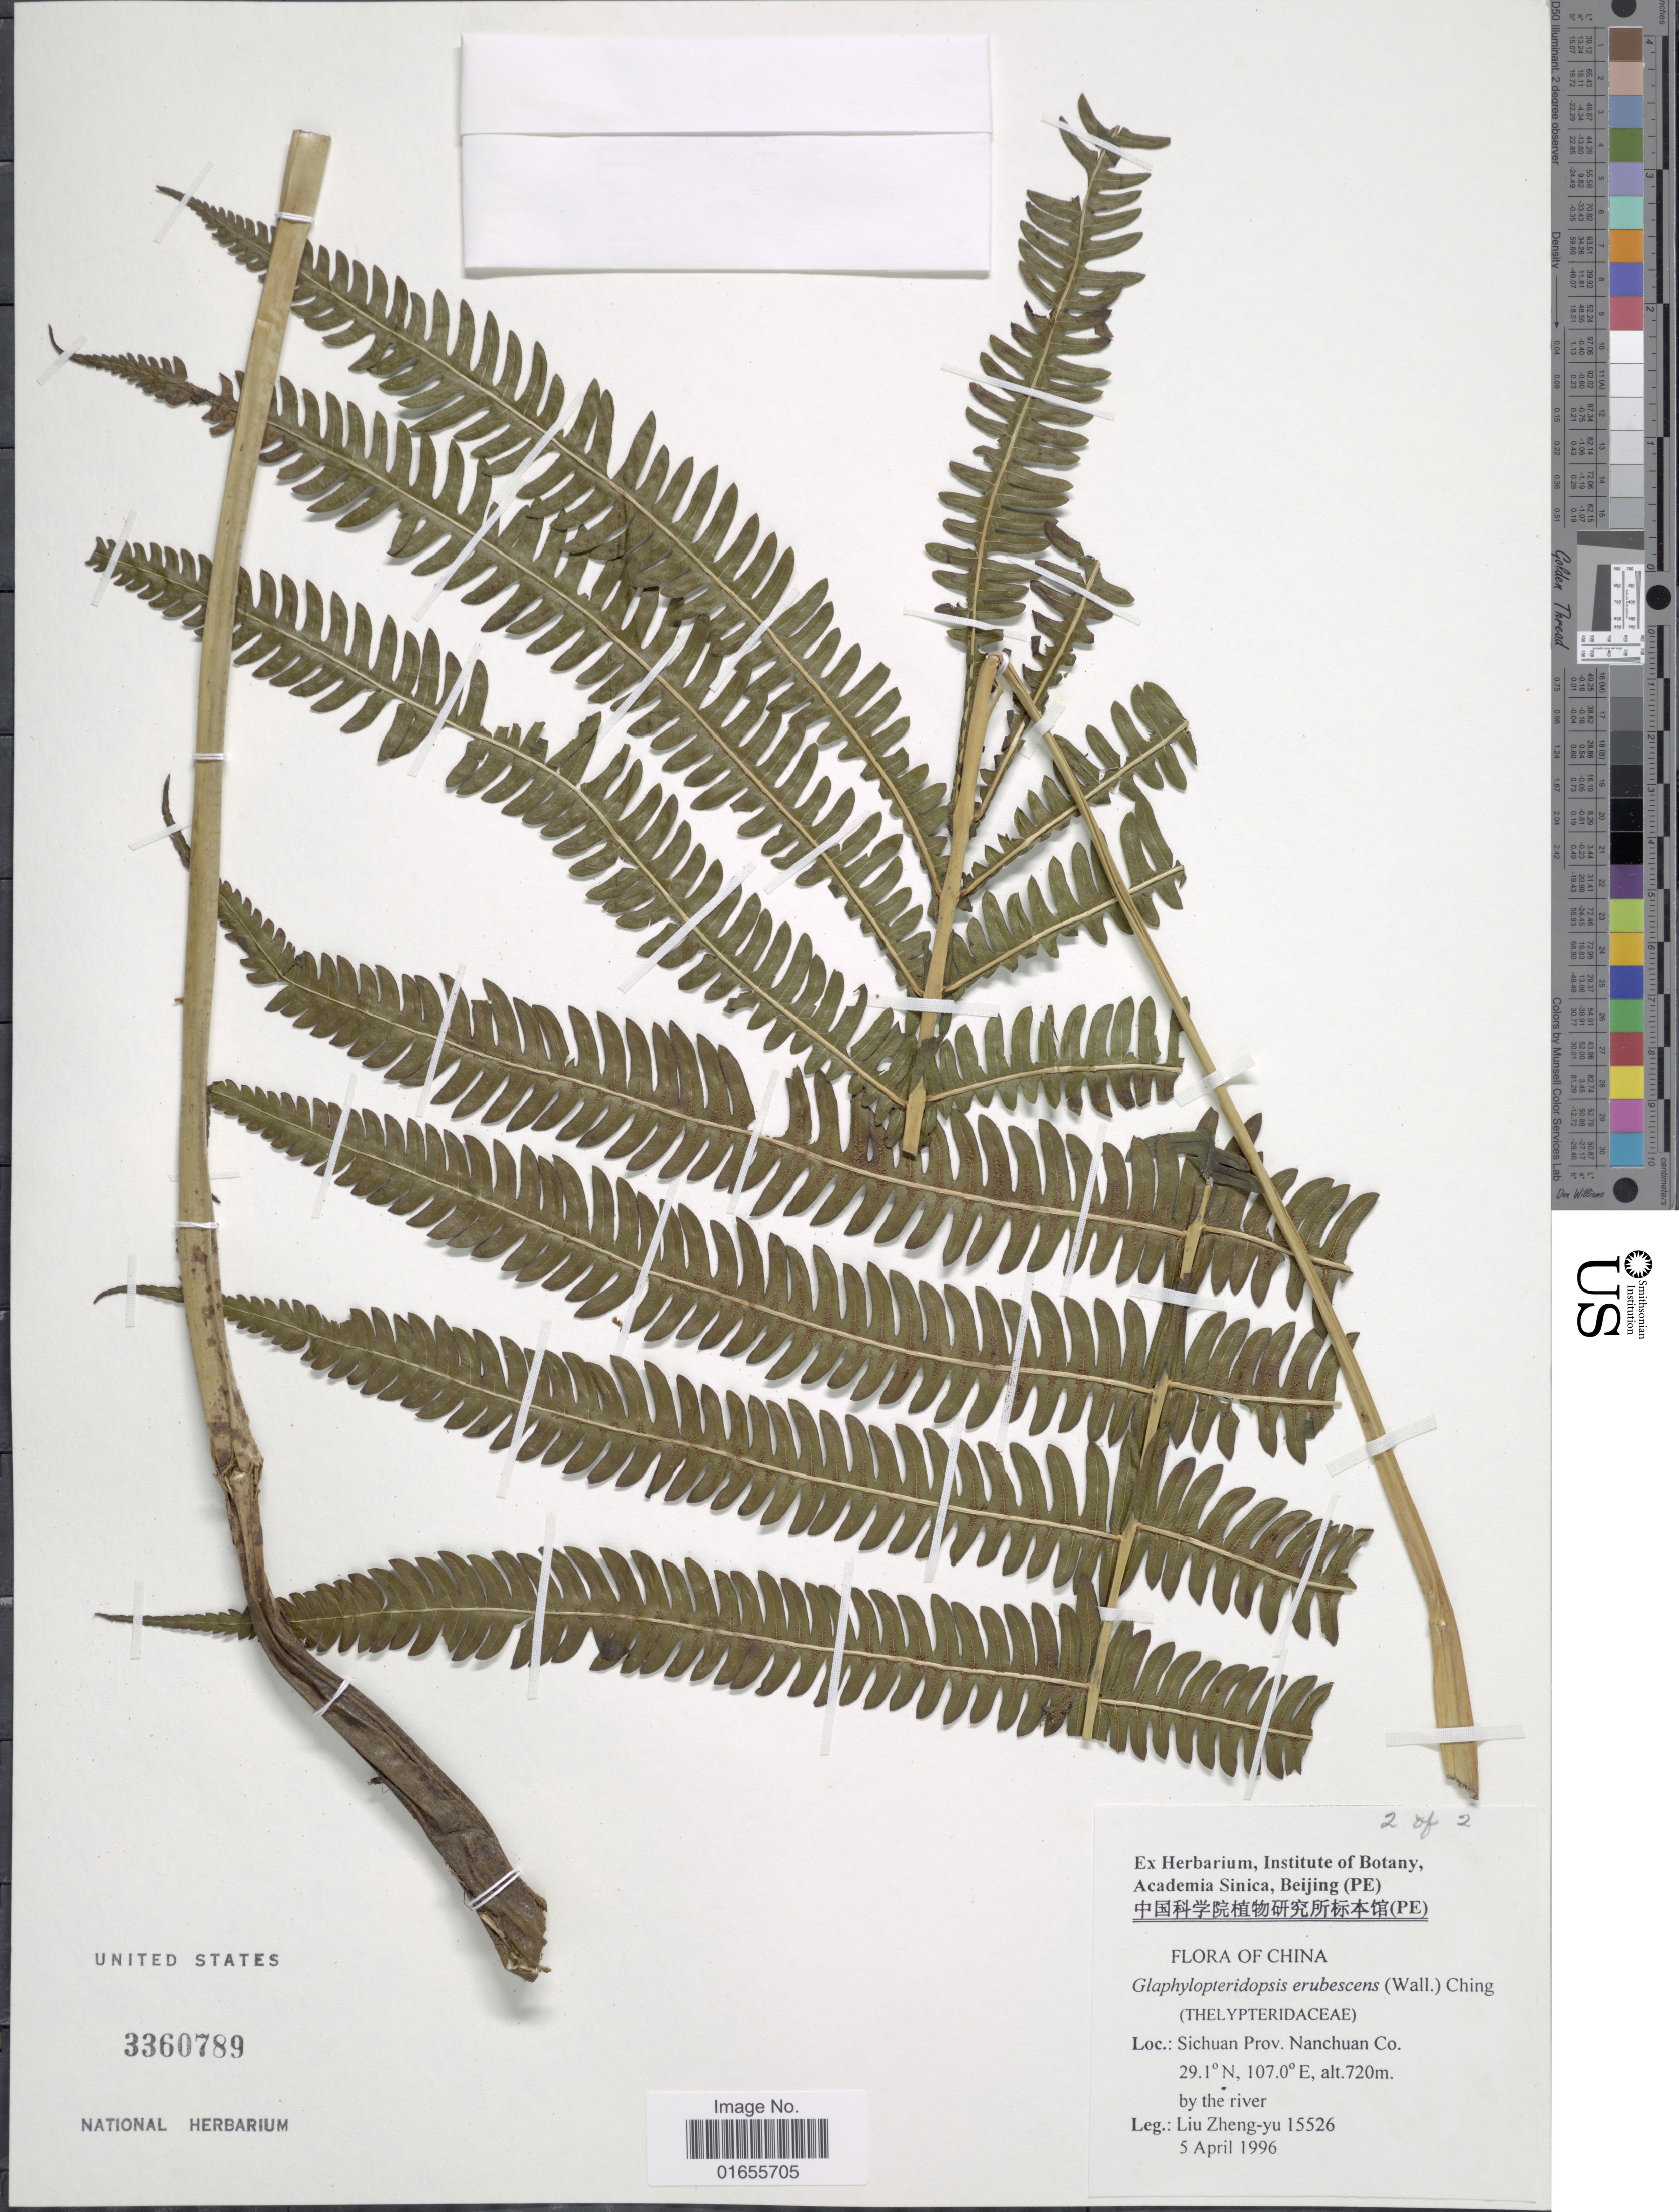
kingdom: Plantae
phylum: Tracheophyta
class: Polypodiopsida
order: Polypodiales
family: Thelypteridaceae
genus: Glaphyropteridopsis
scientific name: Glaphyropteridopsis erubescens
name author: (Wall. ex Hook.) Ching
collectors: Z. Y. Li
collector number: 15526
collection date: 1996-04-05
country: China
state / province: Sichuan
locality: Nanchuan Co. by the river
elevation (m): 720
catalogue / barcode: US 3360789